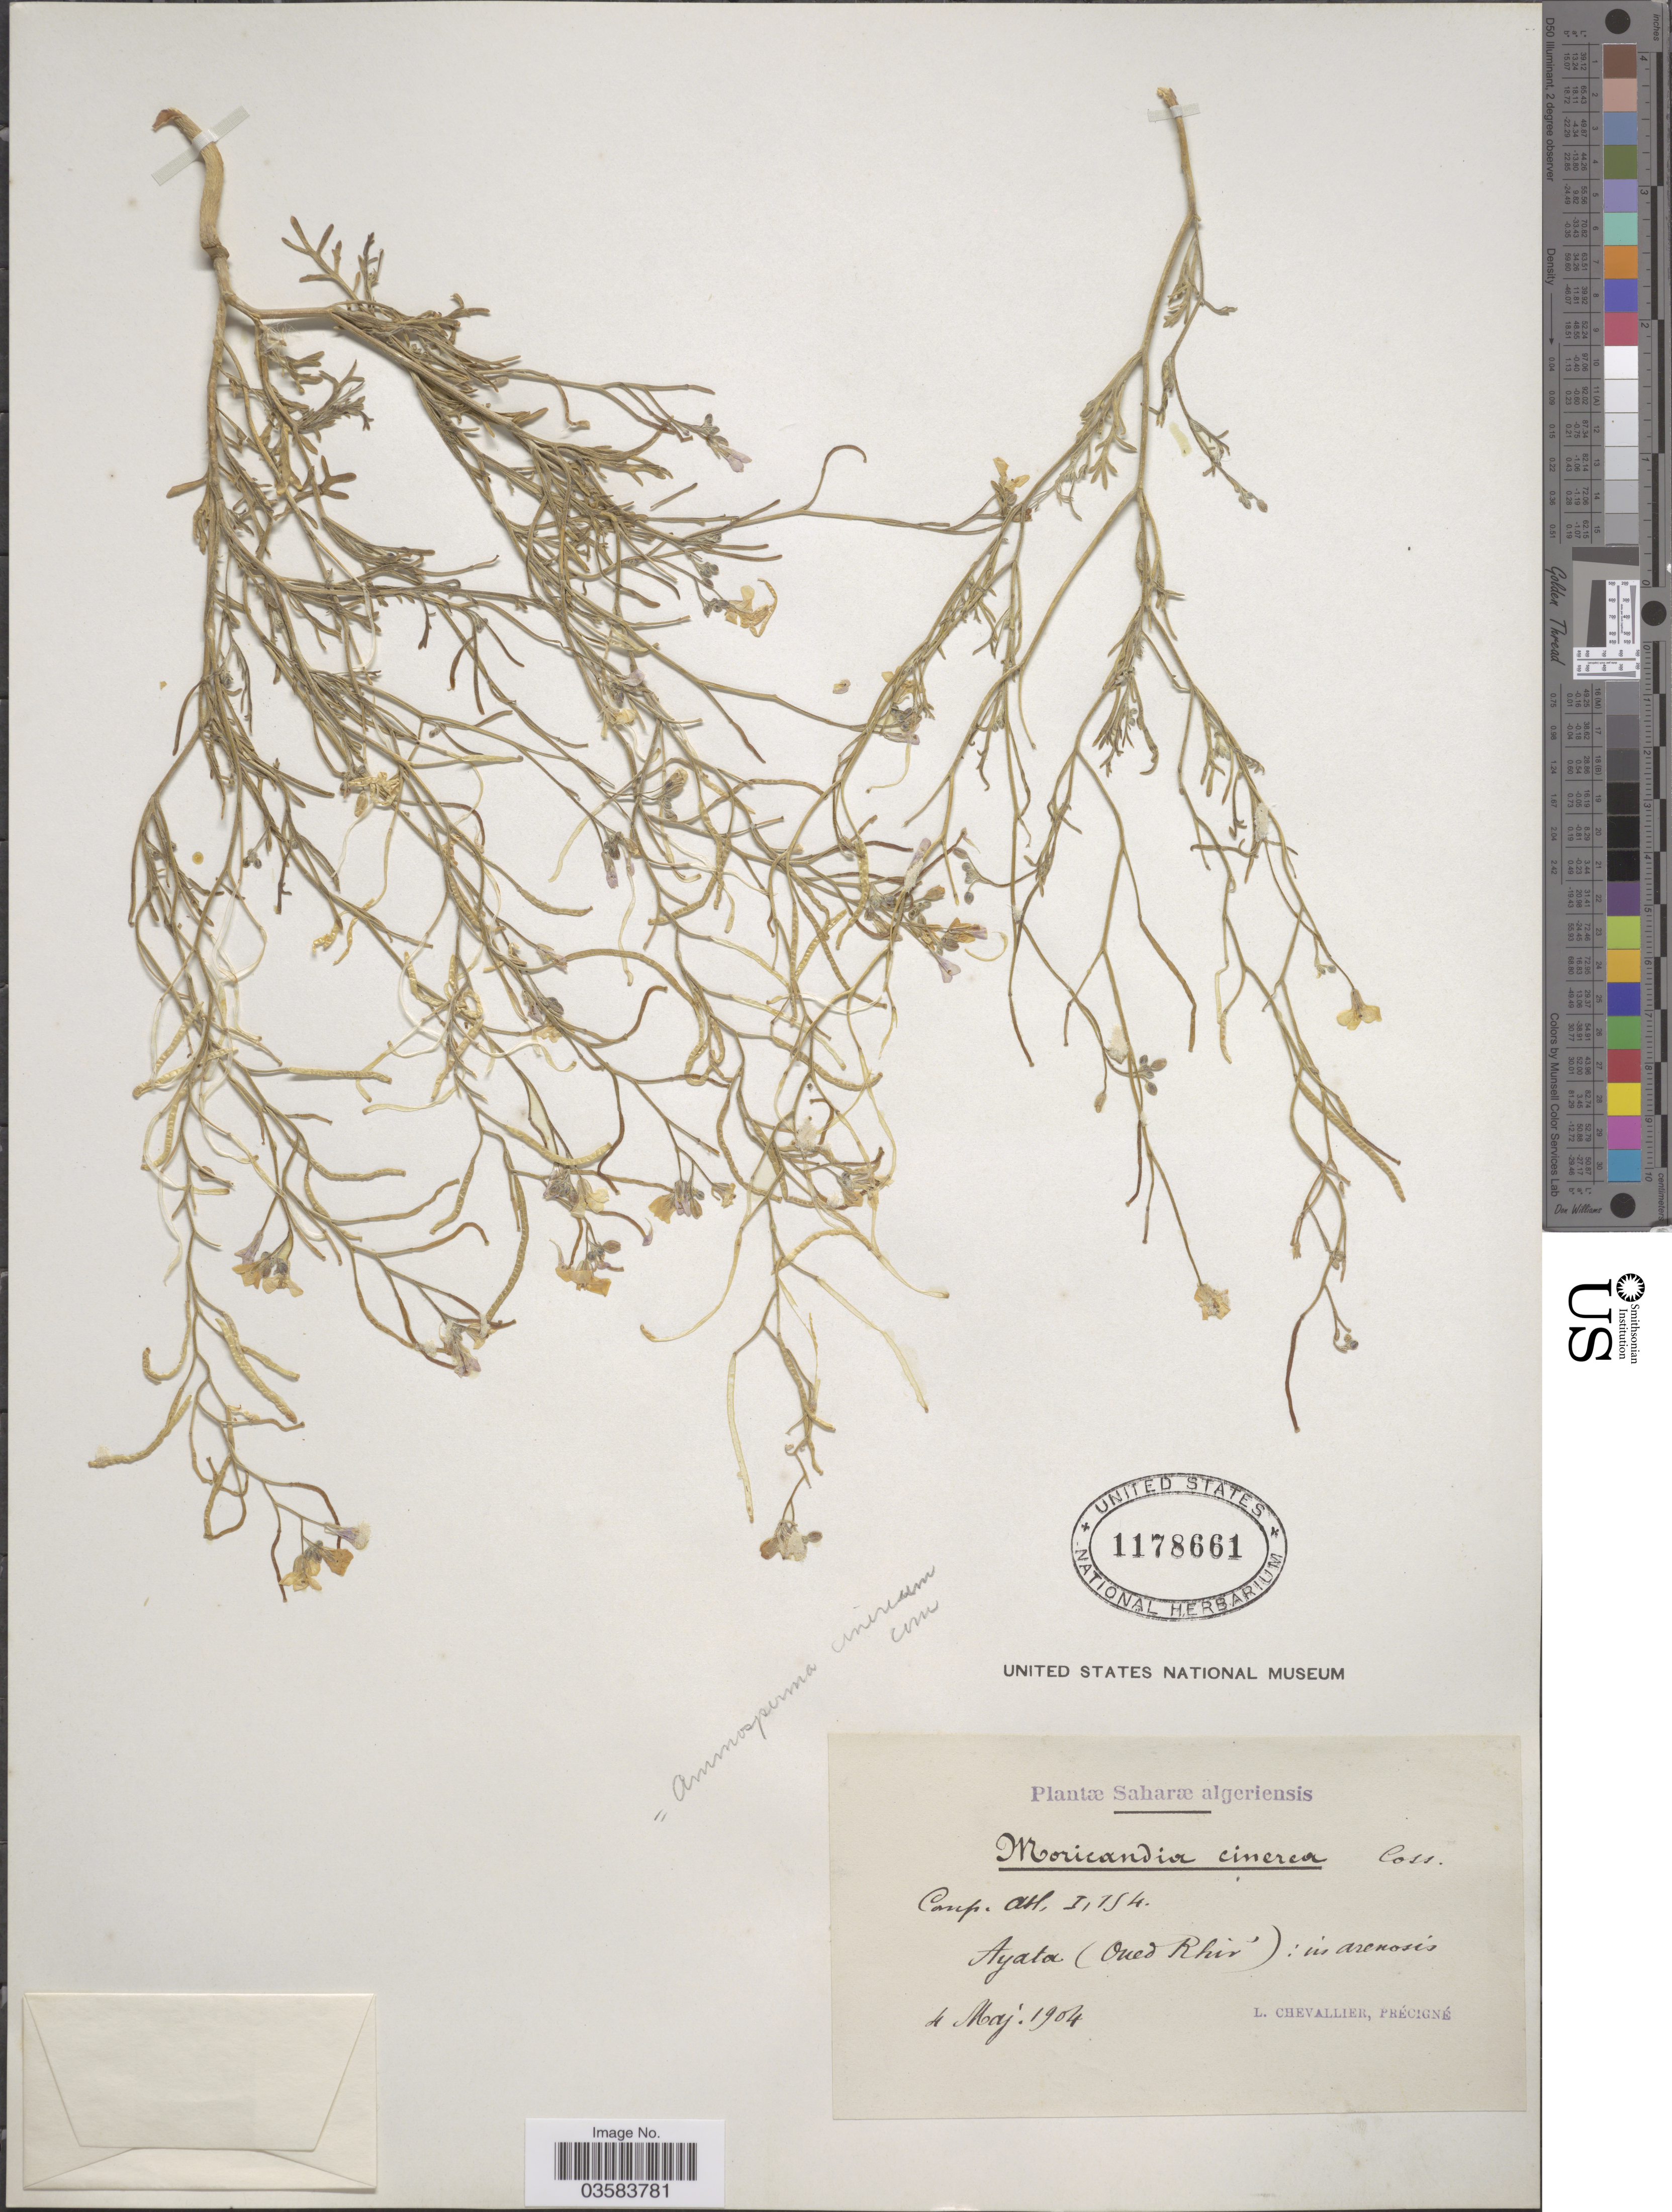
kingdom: Plantae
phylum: Tracheophyta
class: Magnoliopsida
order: Brassicales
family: Brassicaceae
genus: Ammosperma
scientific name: Ammosperma cinerea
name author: Baill.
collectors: L. Chevallier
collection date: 1904-05-04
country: Algeria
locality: Ayata (Oued Rhir) : in arenosis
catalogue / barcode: US 1178661